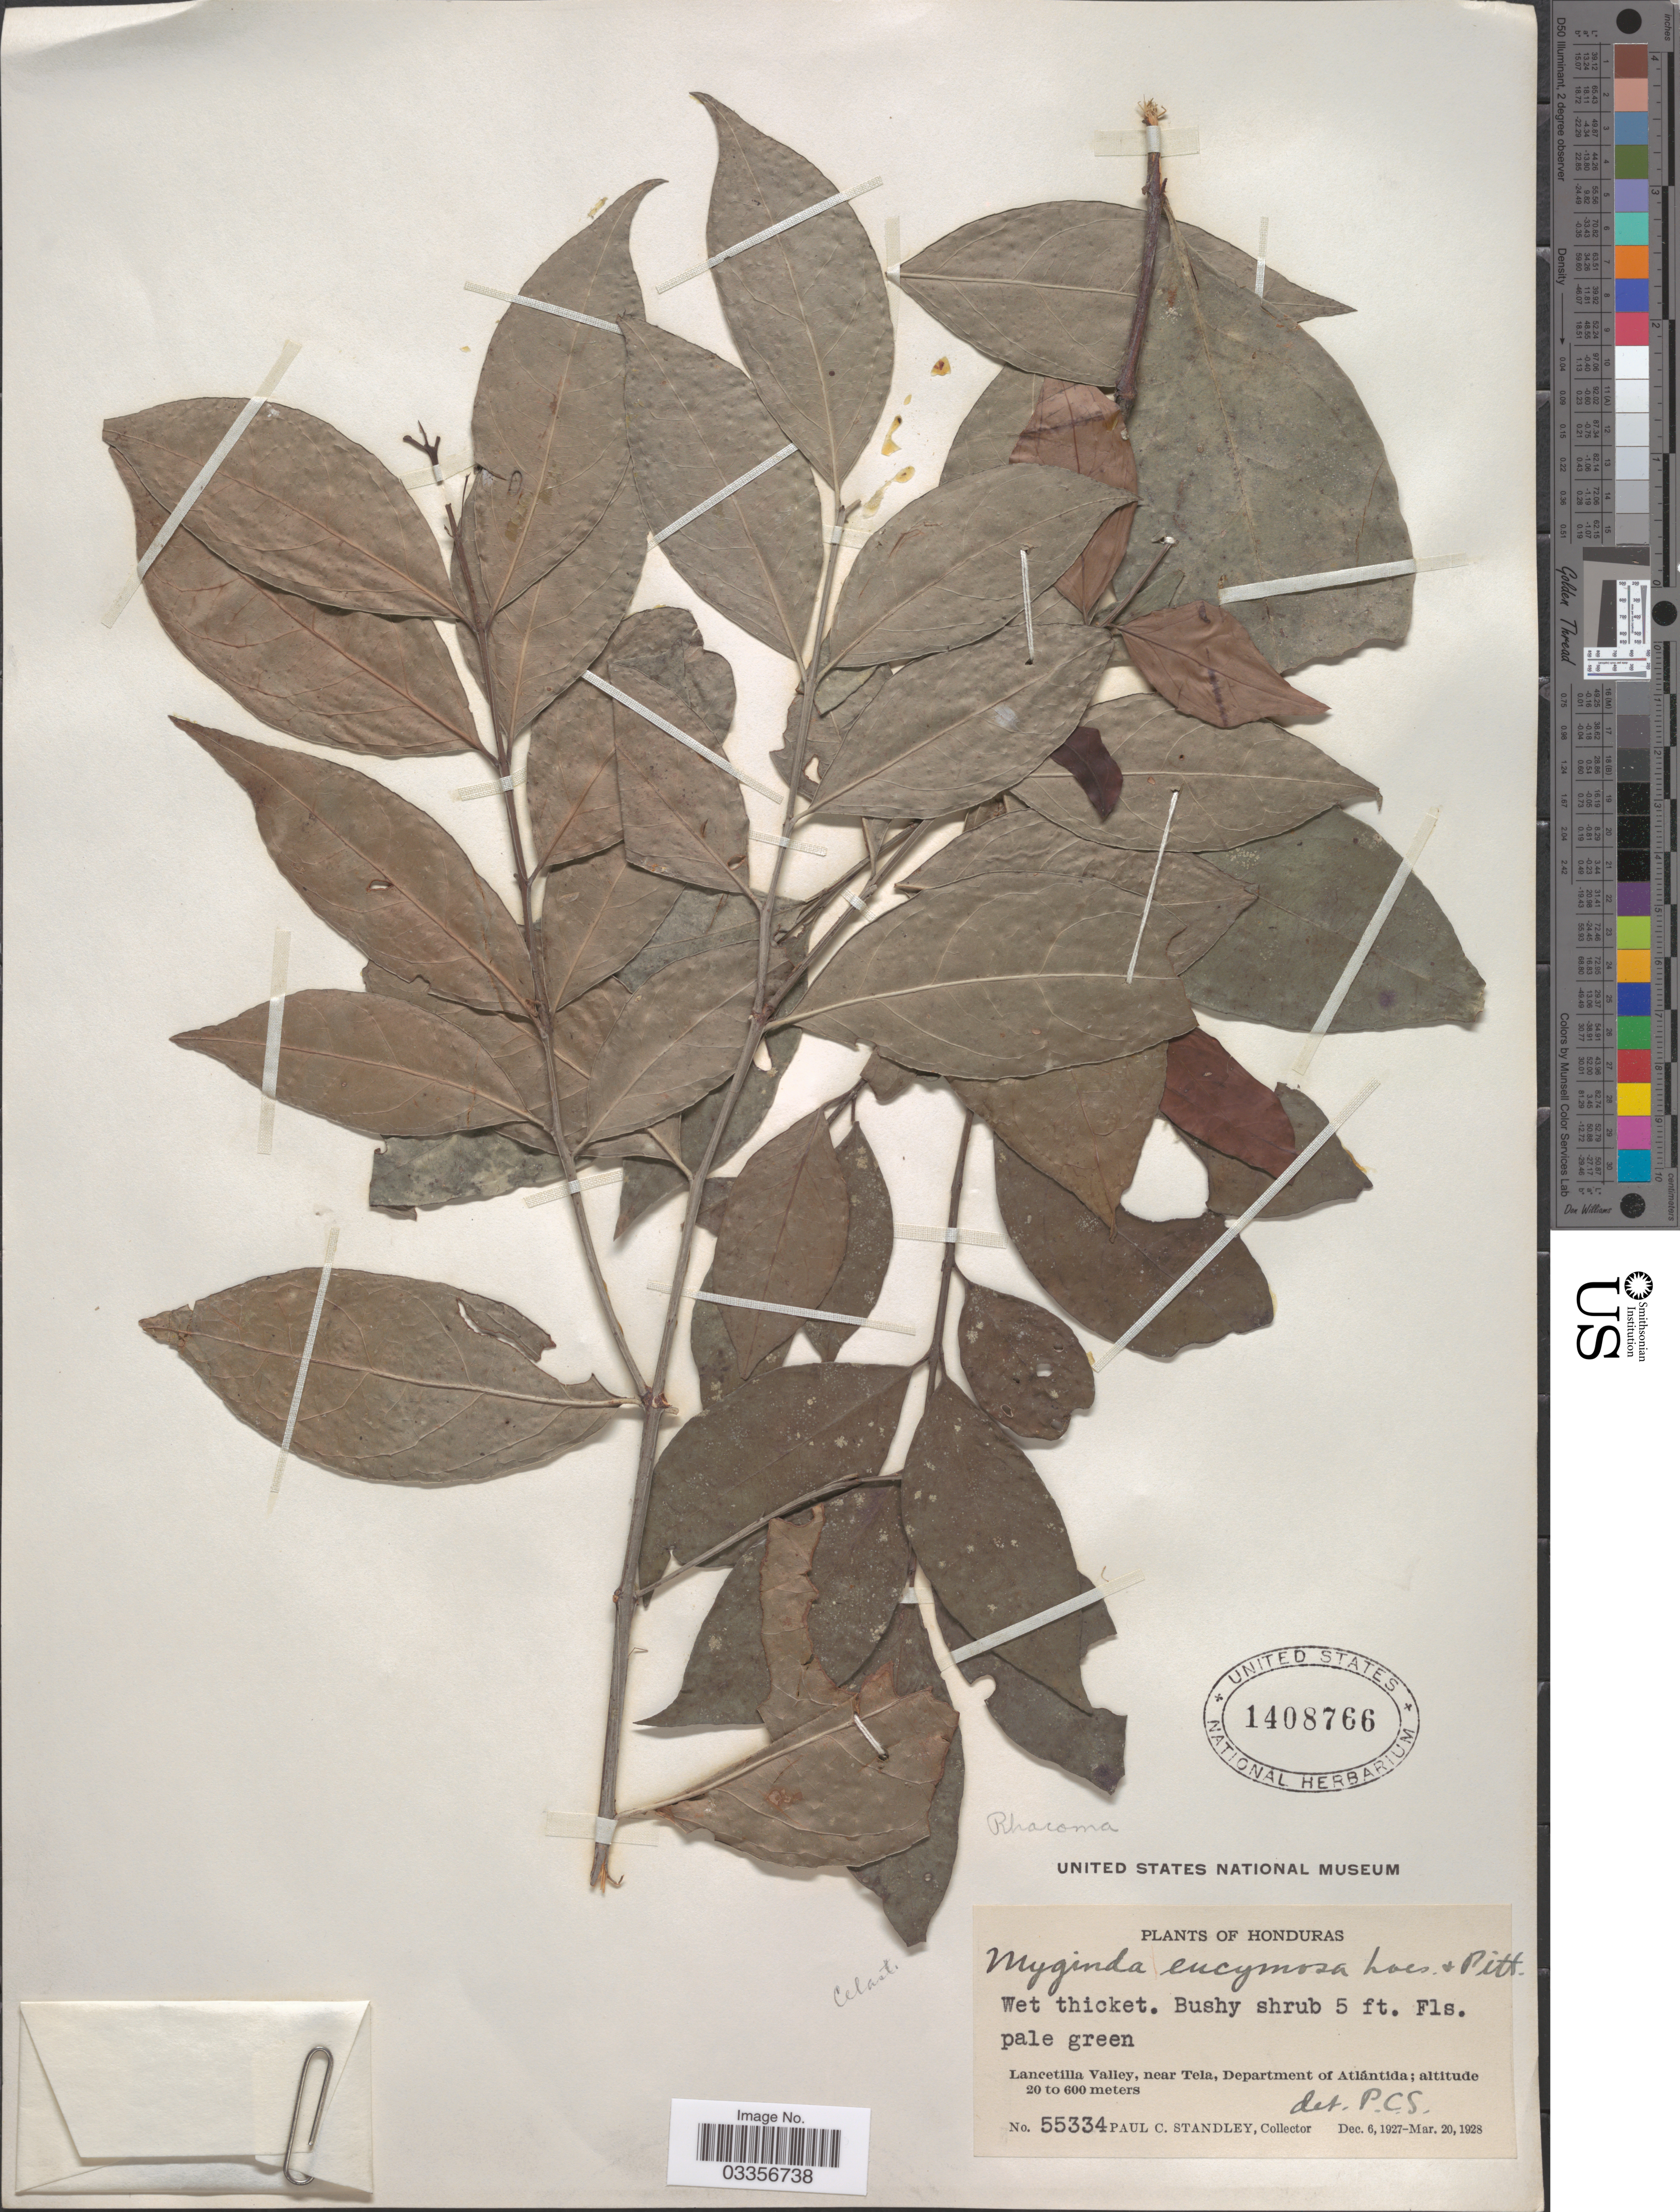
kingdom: Plantae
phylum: Tracheophyta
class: Magnoliopsida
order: Celastrales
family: Celastraceae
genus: Crossopetalum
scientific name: Crossopetalum parviflorum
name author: L.O. Williams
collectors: P. C. Standley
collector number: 55334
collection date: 1927-12-06/1928-03-20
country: Honduras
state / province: Atlántida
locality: Lancetilla Valley, near Tela, Department of Atlántida.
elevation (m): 20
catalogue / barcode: US 1408766